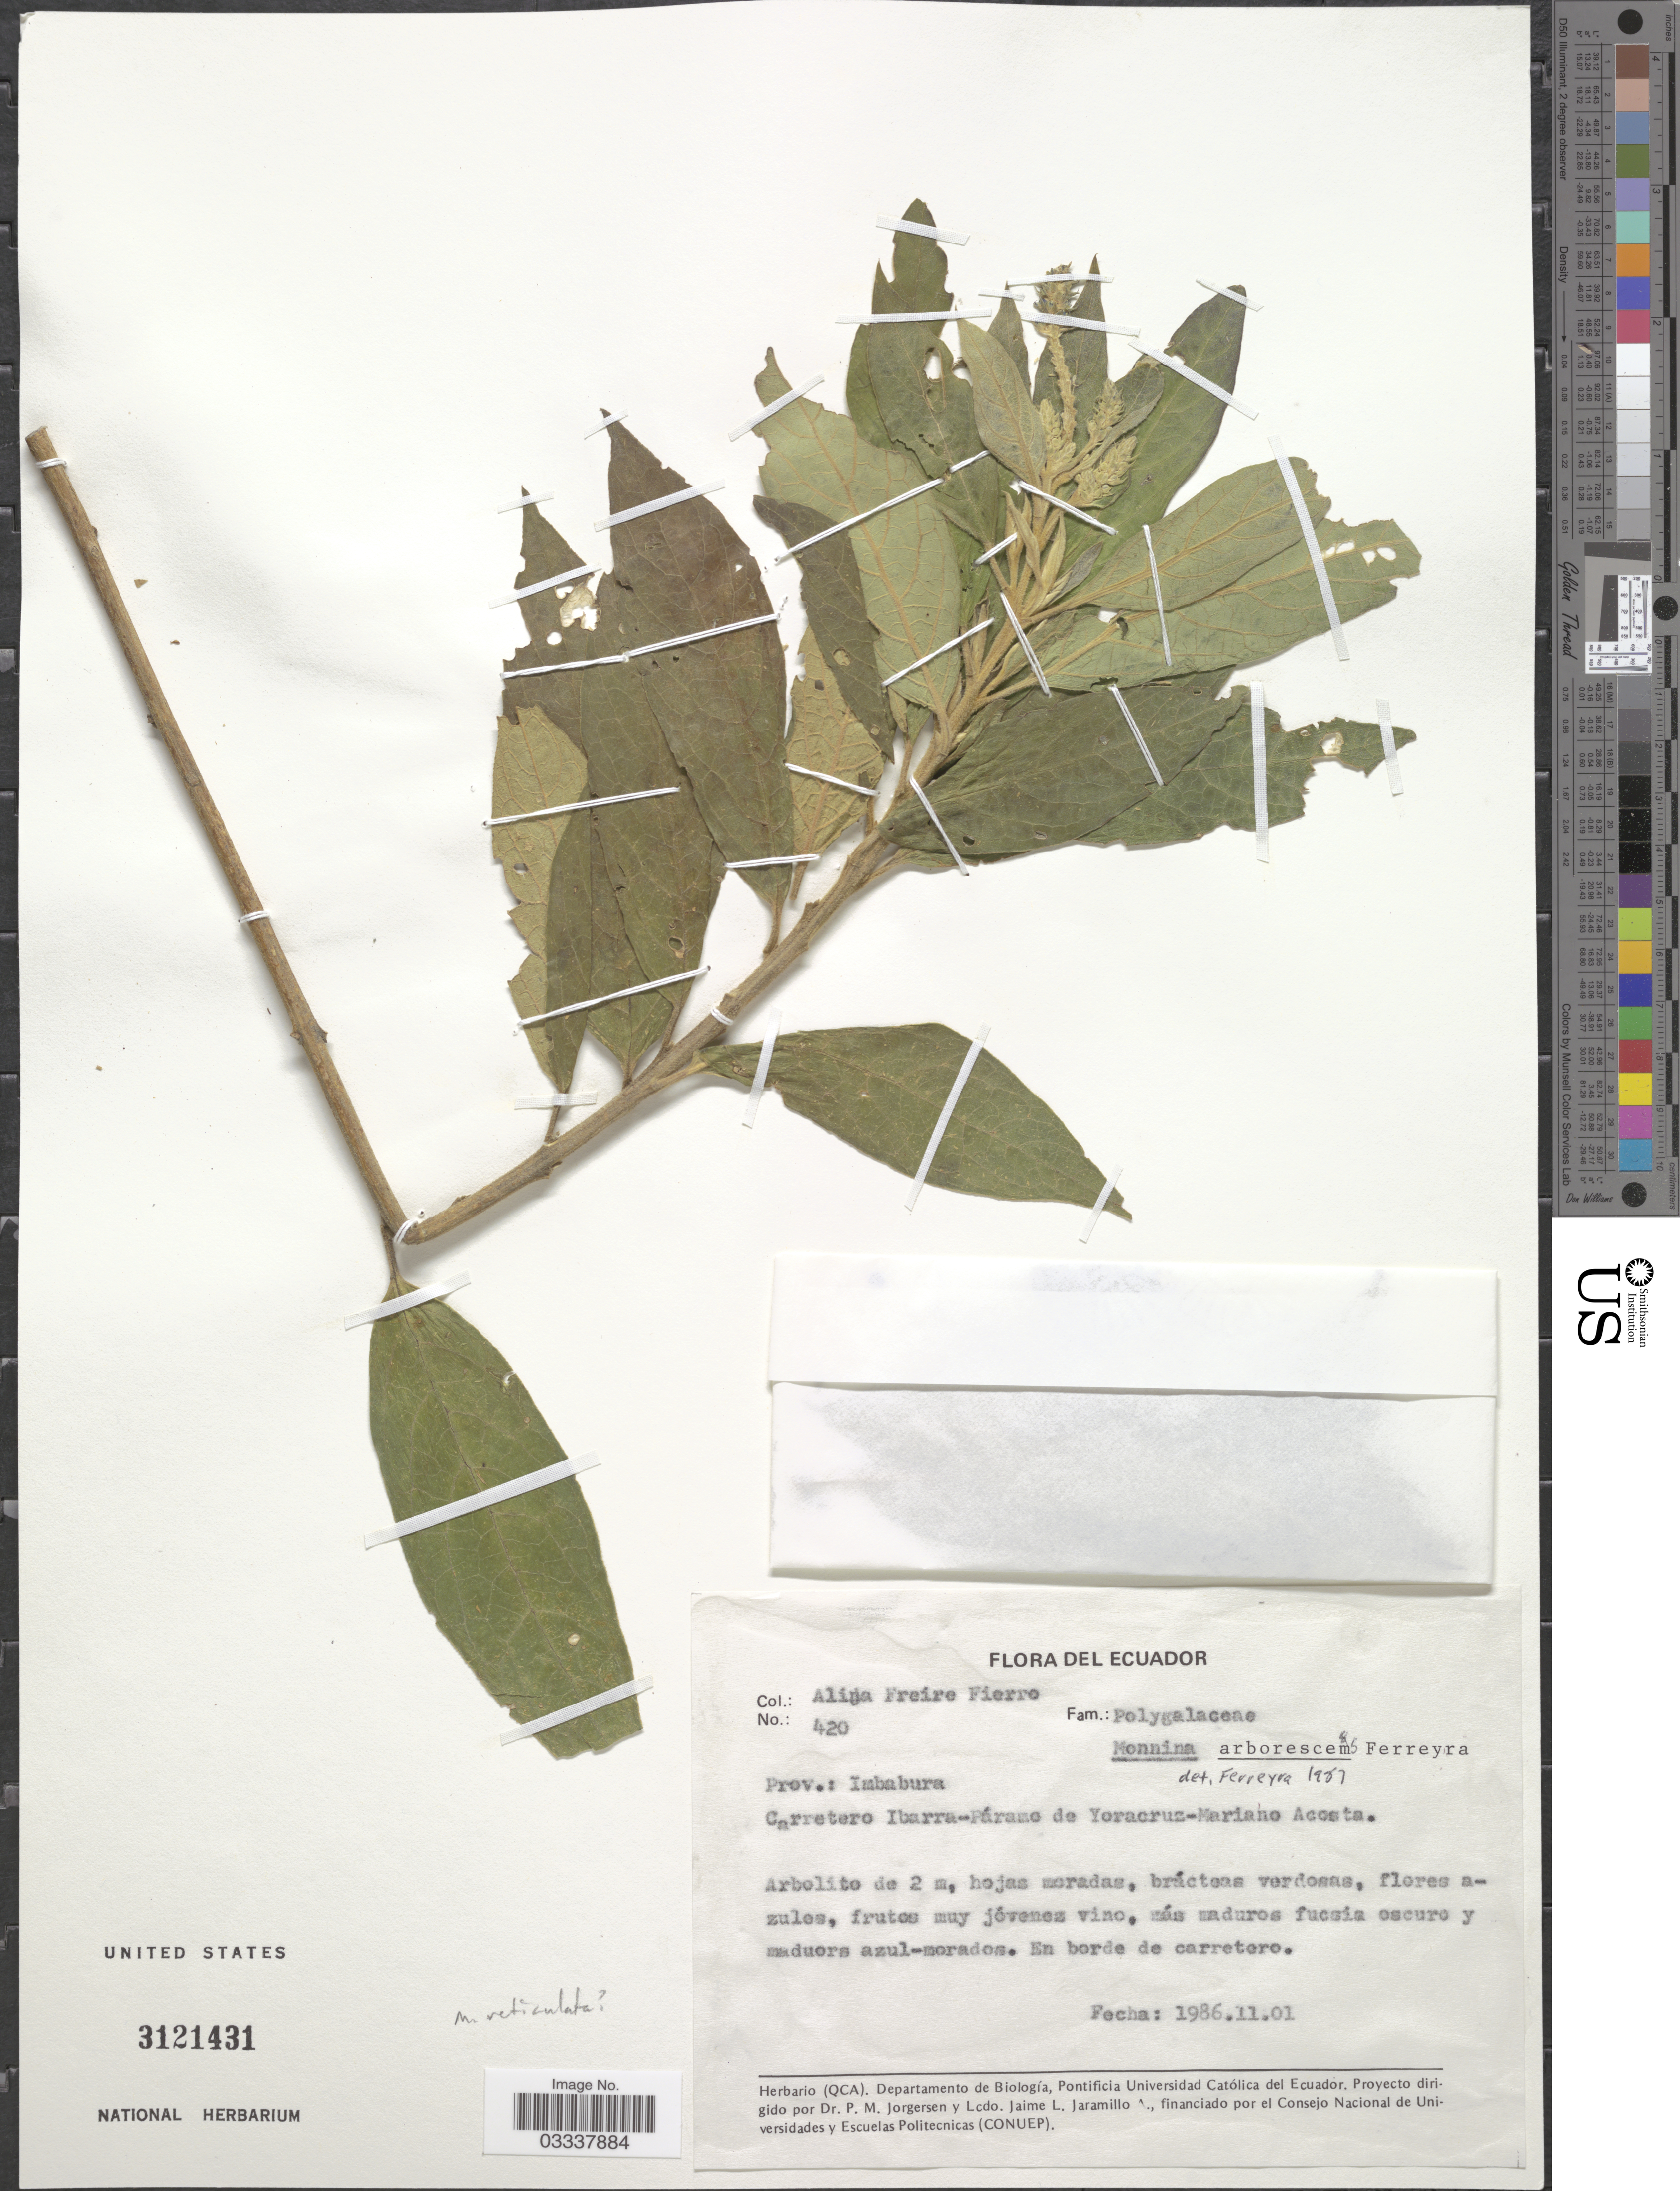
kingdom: Plantae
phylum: Tracheophyta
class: Magnoliopsida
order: Fabales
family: Polygalaceae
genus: Monnina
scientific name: Monnina reticulata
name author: B. Eriksen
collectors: A. Freire-Fierro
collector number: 420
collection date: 1986-11-01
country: Ecuador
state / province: Imbabura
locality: Carretero Ibarra-Páramo de Yoracruz Acosta.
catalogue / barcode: US 3121431